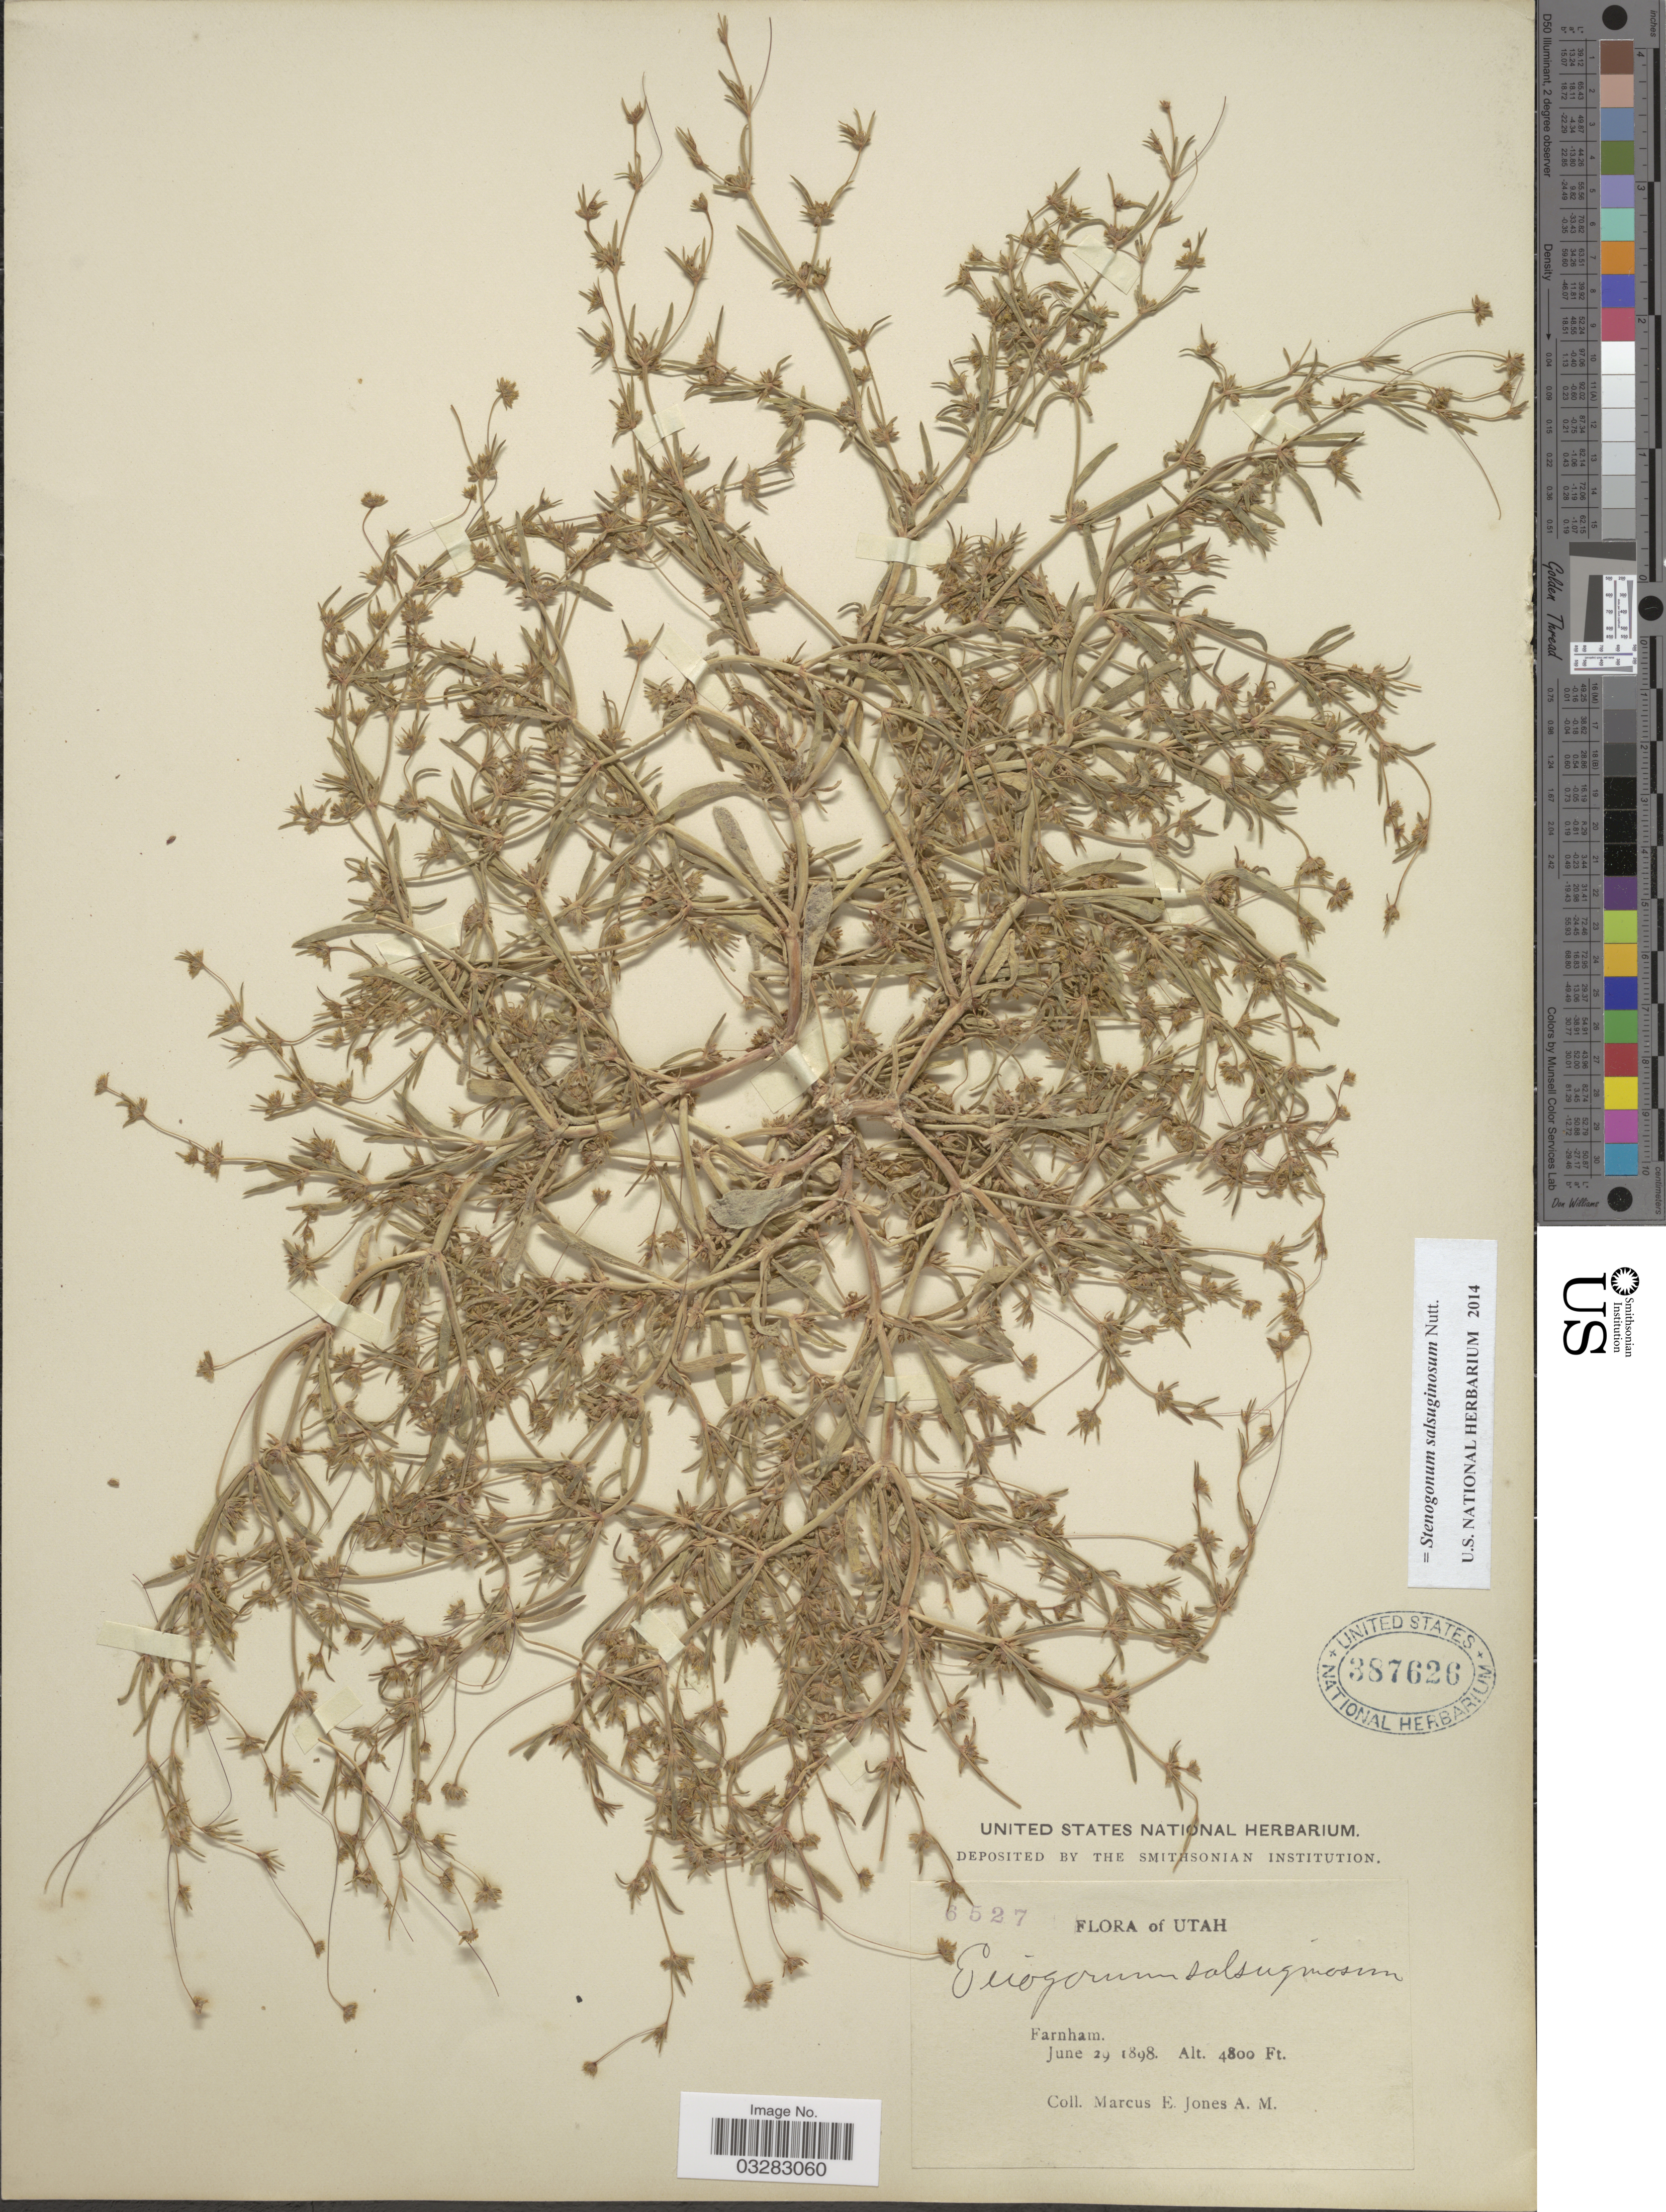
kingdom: Plantae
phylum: Tracheophyta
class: Magnoliopsida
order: Caryophyllales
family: Polygonaceae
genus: Stenogonum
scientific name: Stenogonum salsuginosum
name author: Nutt.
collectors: M. E. Jones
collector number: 6527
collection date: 1898-06-29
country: United States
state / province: Utah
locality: Farnham.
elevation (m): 1463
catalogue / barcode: US 387626